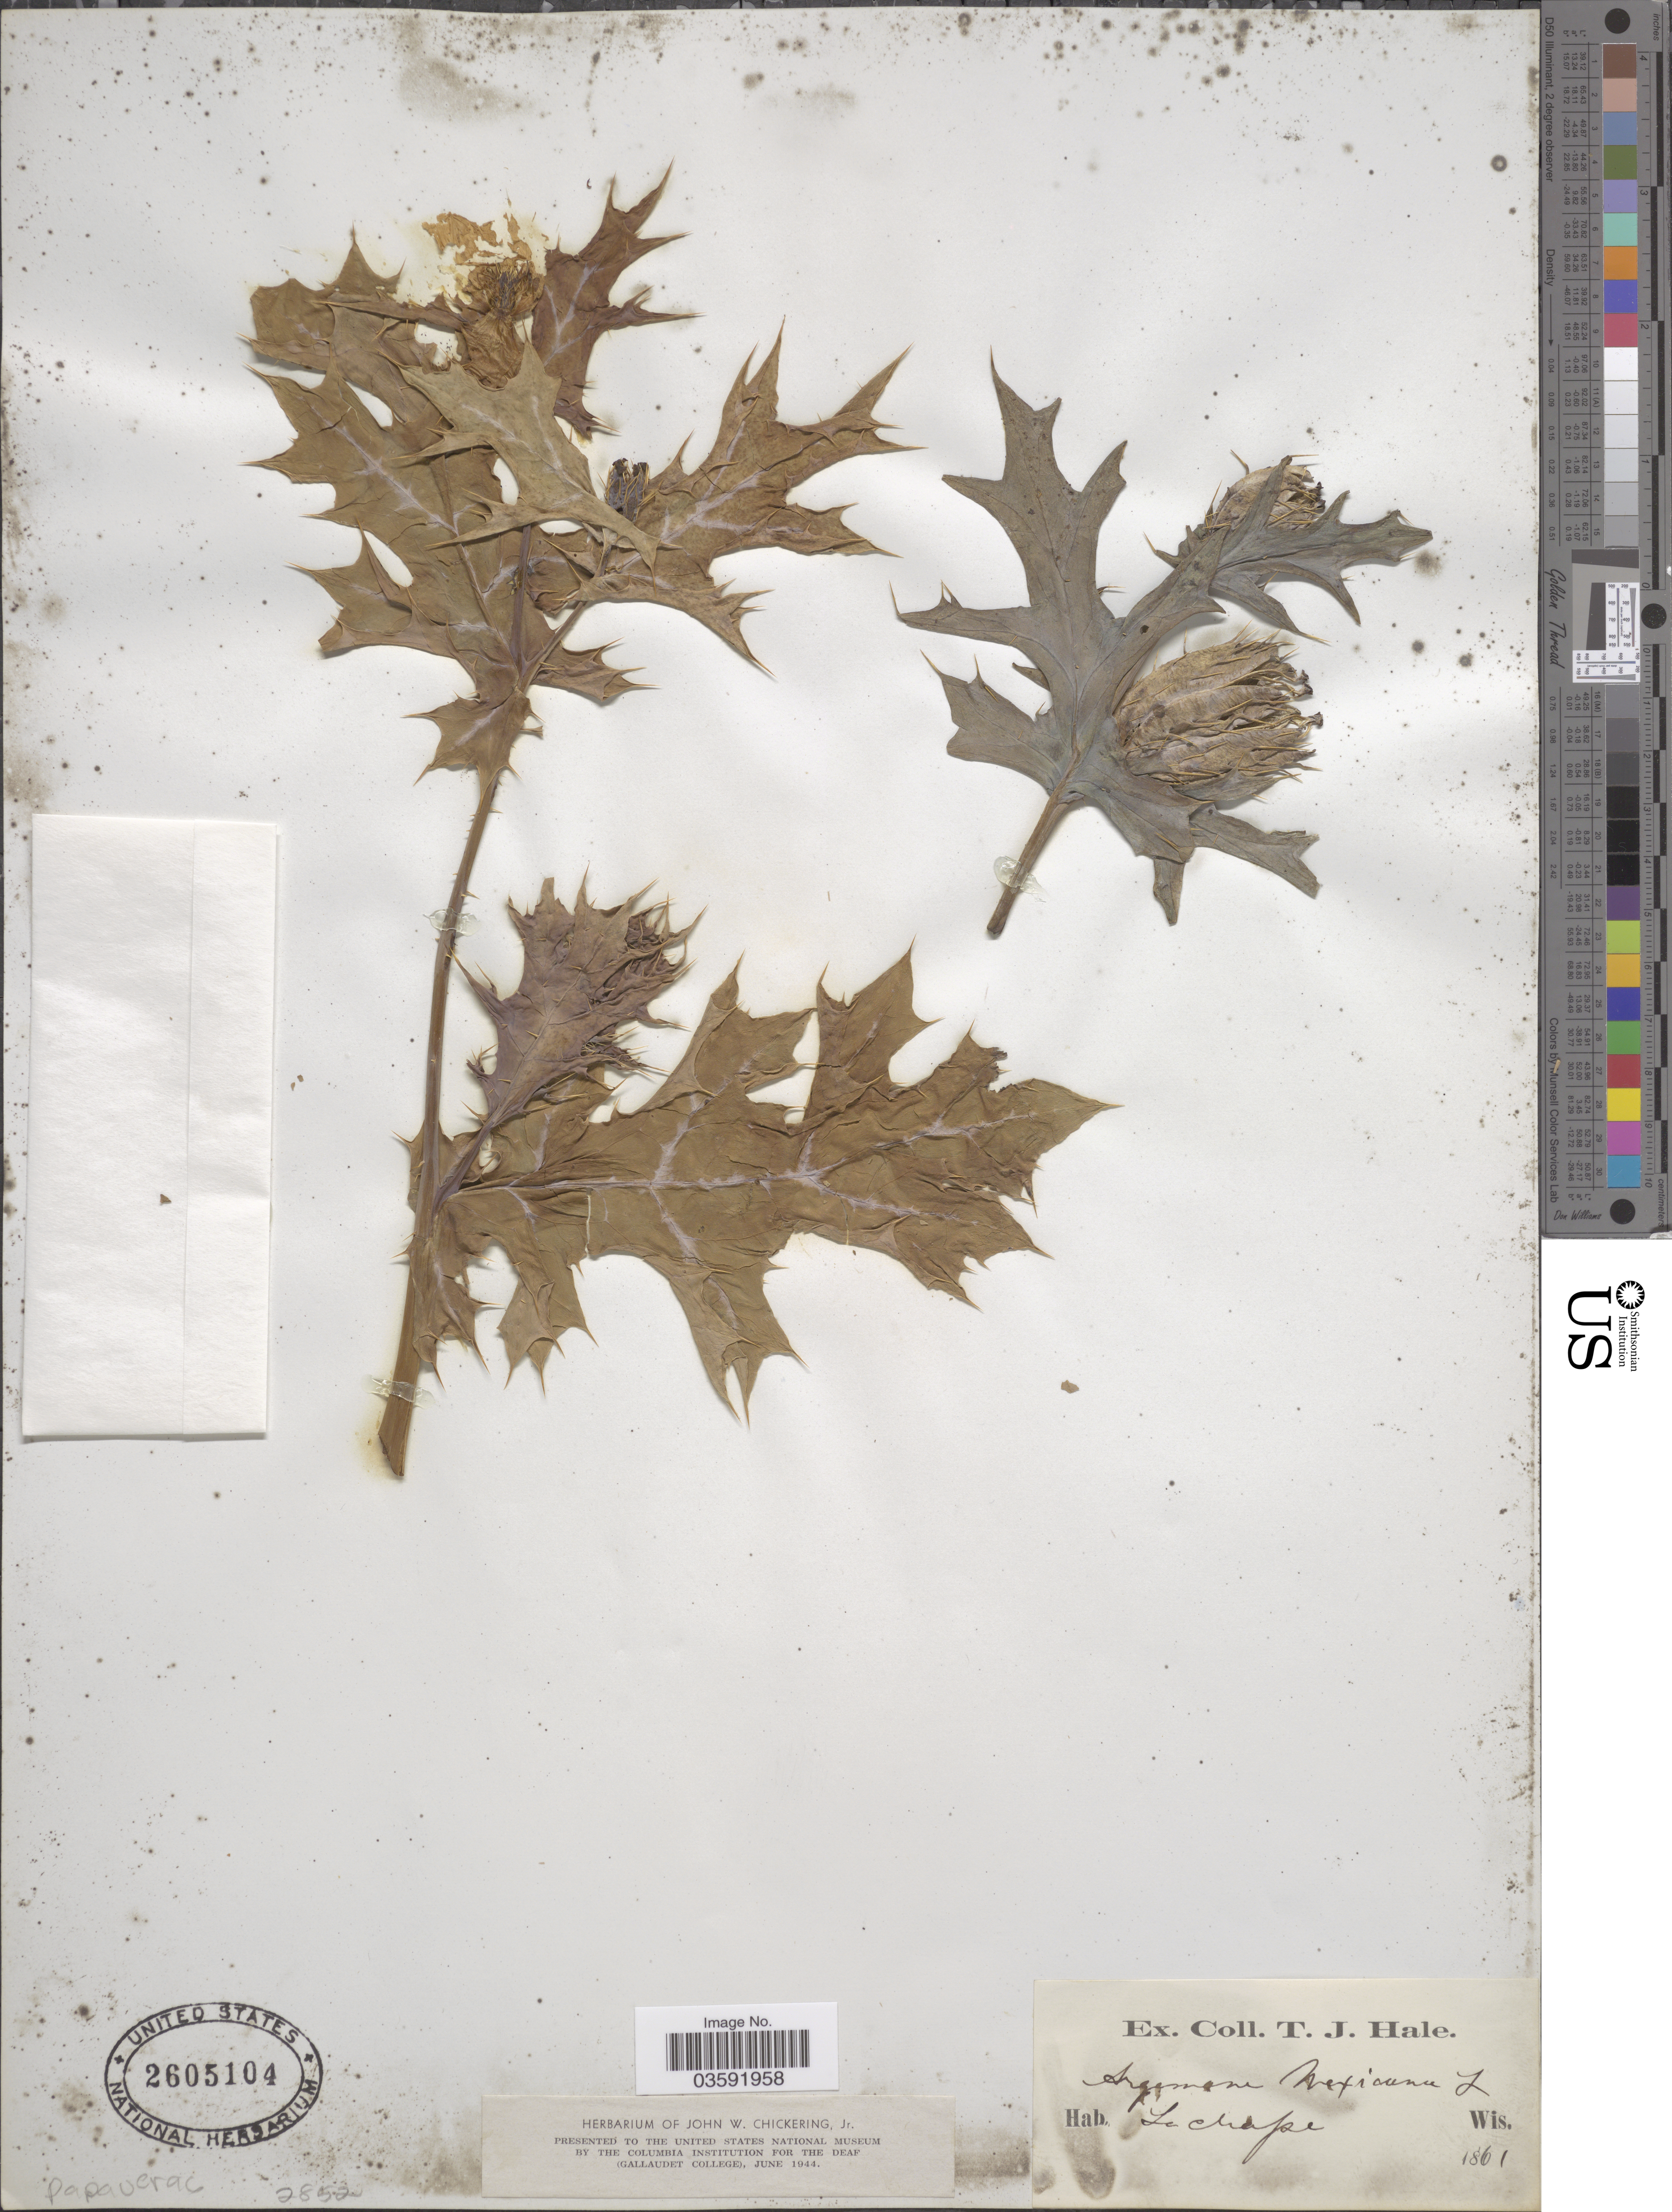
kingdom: Plantae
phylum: Tracheophyta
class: Magnoliopsida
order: Ranunculales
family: Papaveraceae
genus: Argemone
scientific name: Argemone mexicana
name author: L.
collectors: T. Hale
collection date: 1861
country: United States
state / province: Wisconsin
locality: Lachape.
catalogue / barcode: US 2605104